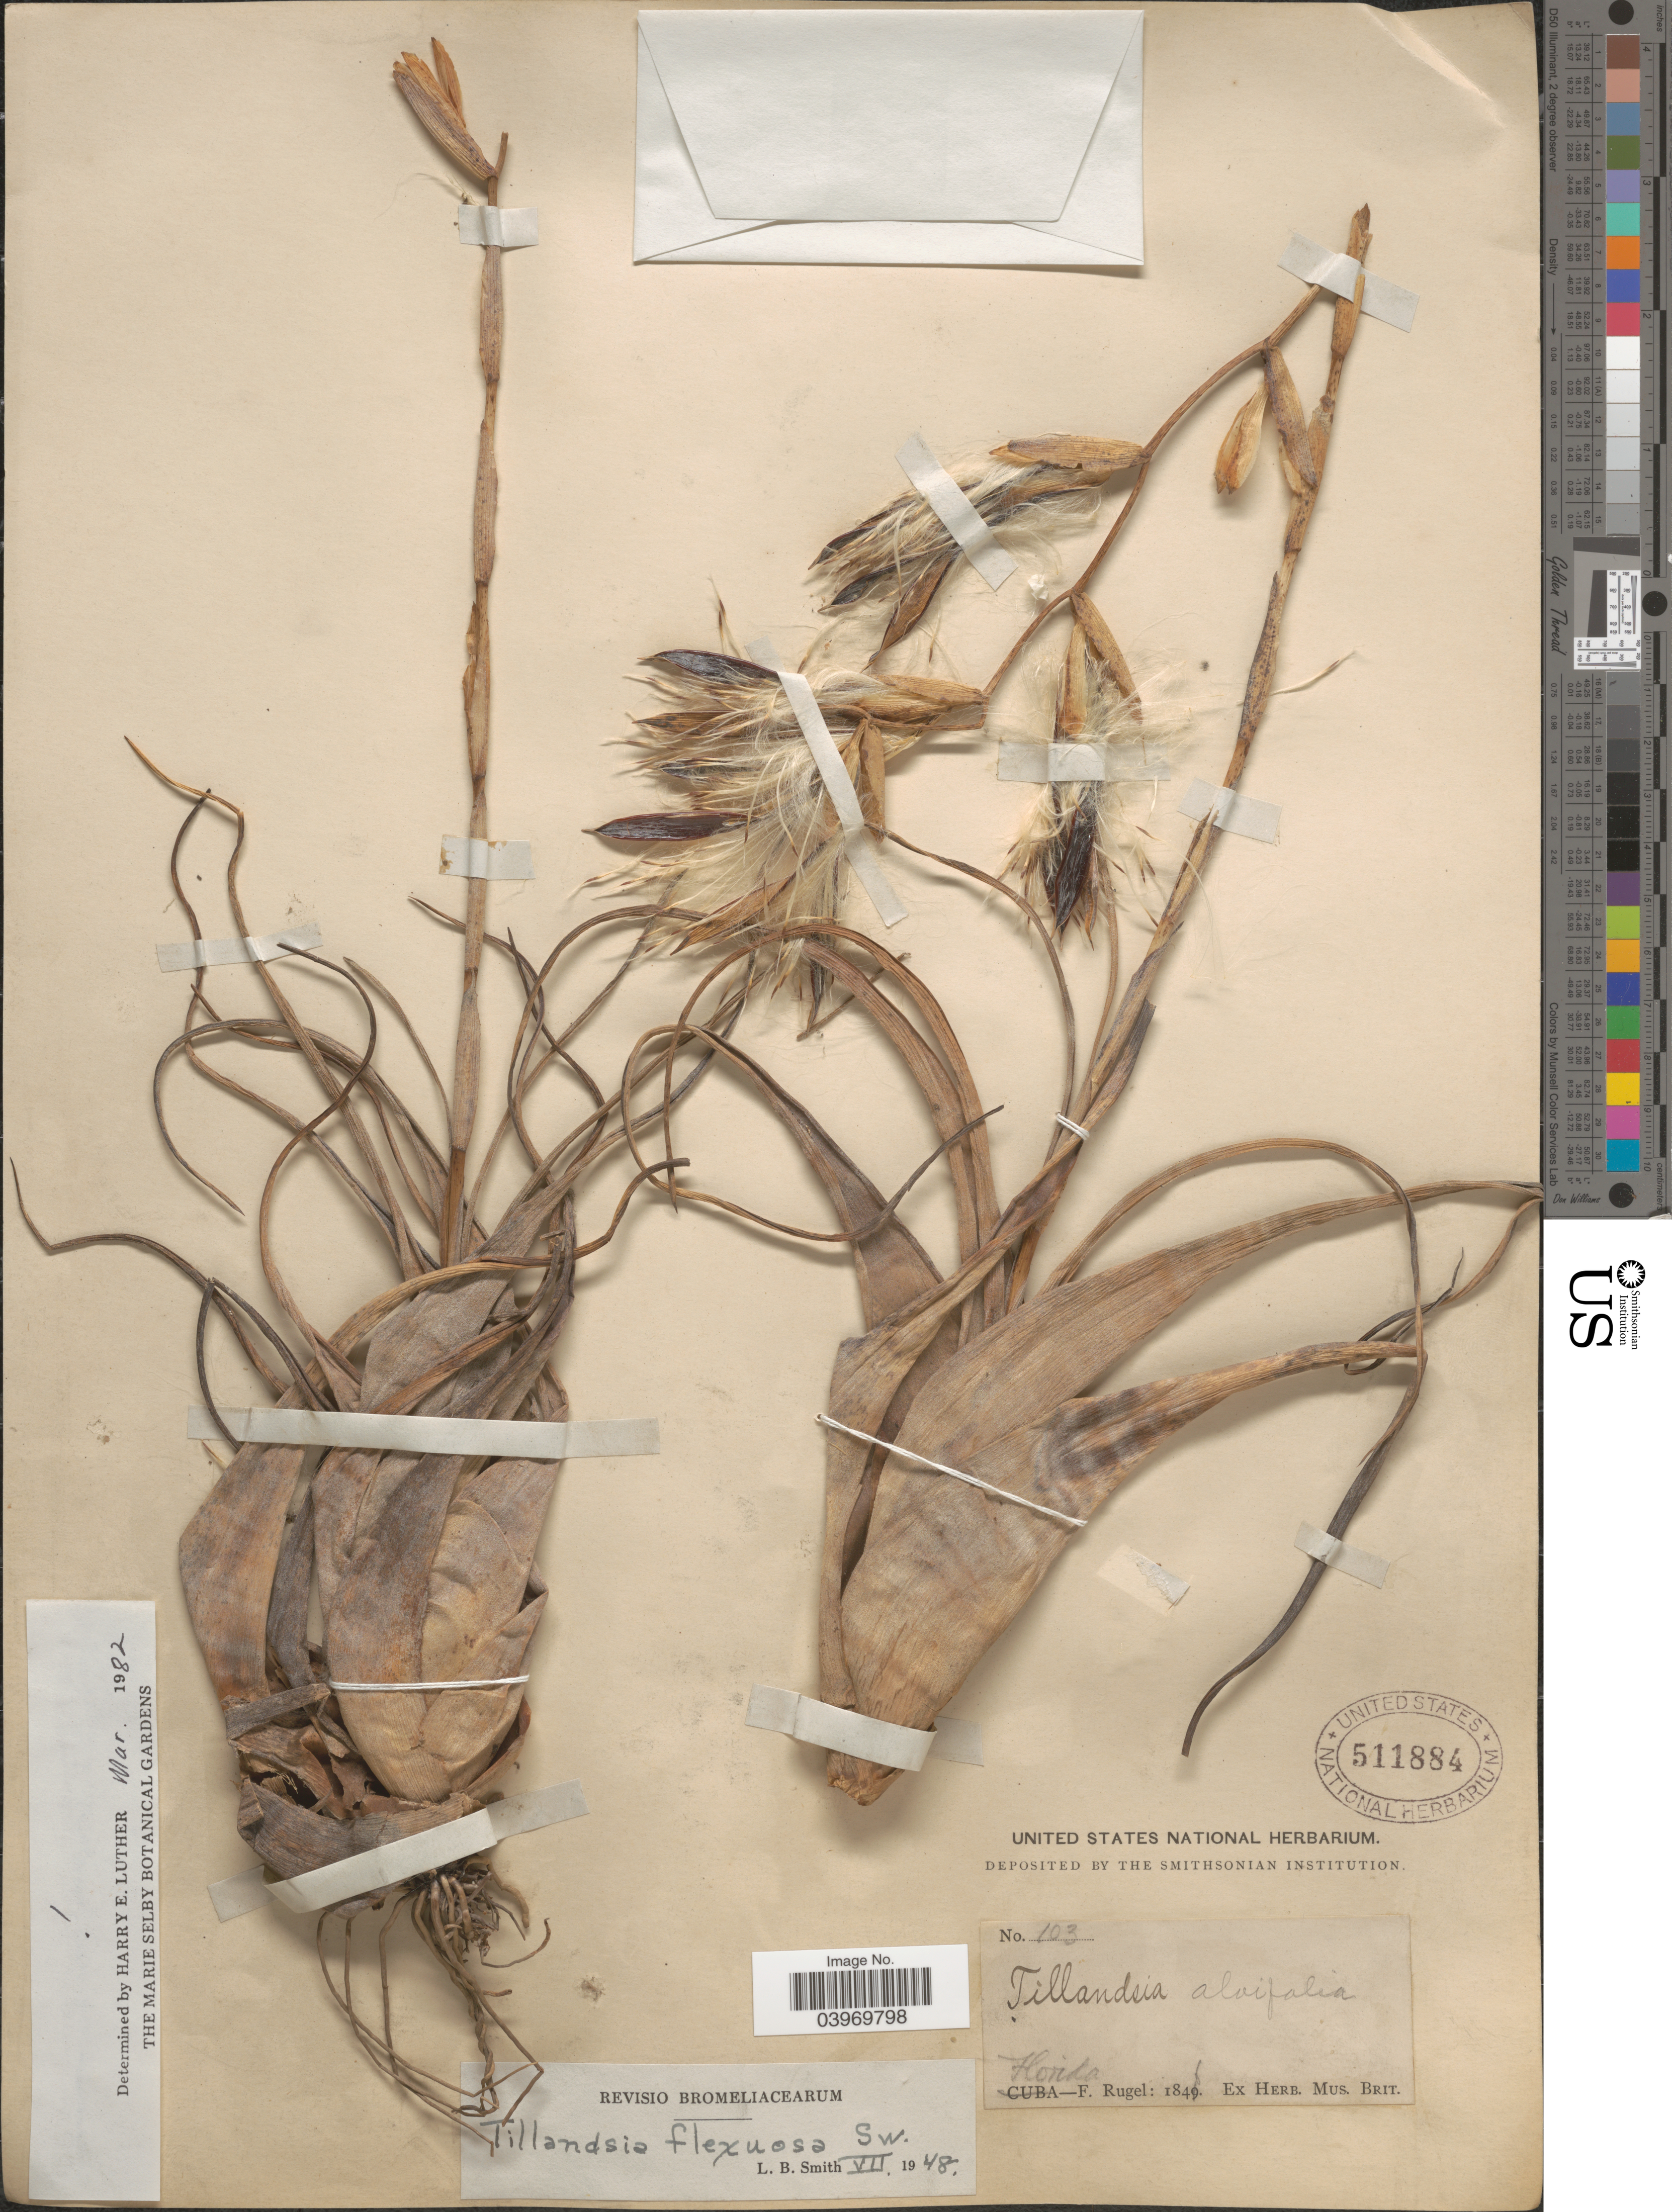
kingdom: Plantae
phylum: Tracheophyta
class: Liliopsida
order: Poales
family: Bromeliaceae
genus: Tillandsia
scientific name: Tillandsia flexuosa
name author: Sw.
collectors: F. Rugel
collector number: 103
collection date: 1846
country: United States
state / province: Florida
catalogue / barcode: US 511884